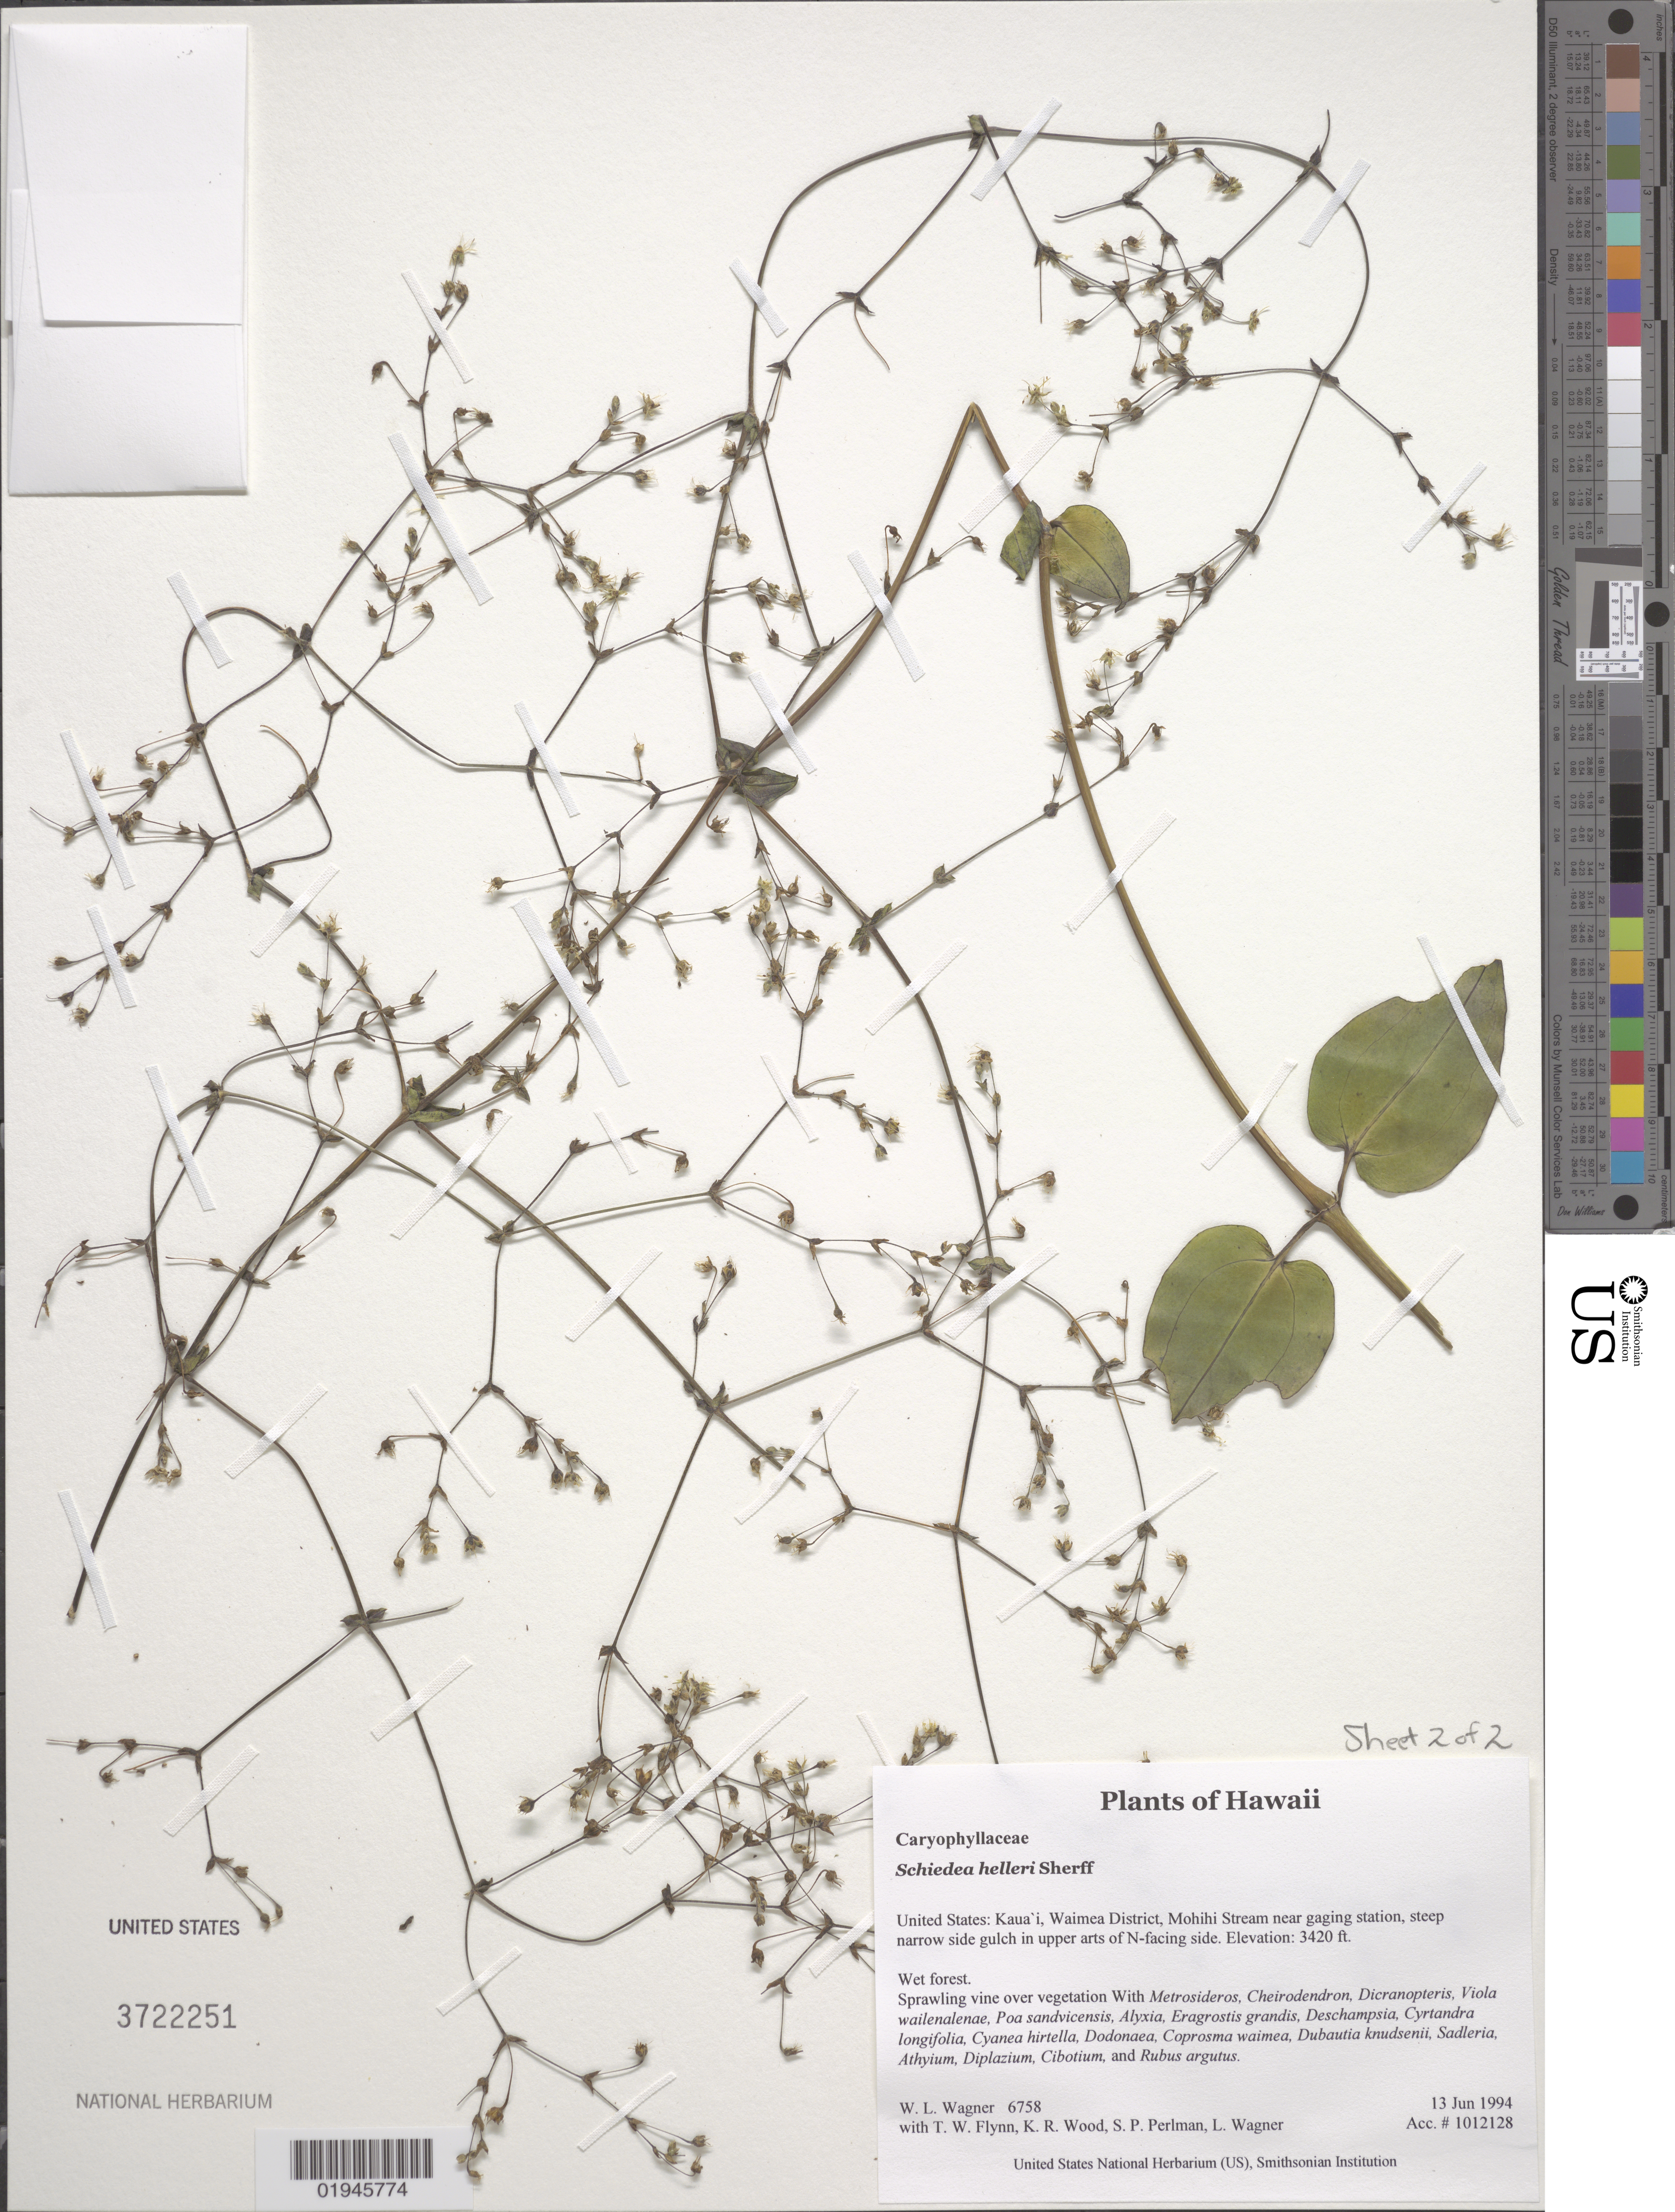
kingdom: Plantae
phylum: Tracheophyta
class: Magnoliopsida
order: Caryophyllales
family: Caryophyllaceae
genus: Schiedea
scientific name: Schiedea helleri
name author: Sherff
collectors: W. L. Wagner, T. W. Flynn, K. R. Wood, S. P. Perlman & L. Wagner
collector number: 6758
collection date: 1994-06-13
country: United States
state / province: Hawaii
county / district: Kauai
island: Kaua'i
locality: Waimea District, Mohihi Stream near gaging station, steep narrow side gulch in upper arts of N-facing side.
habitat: Wet forest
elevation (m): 1042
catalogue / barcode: US 3722251